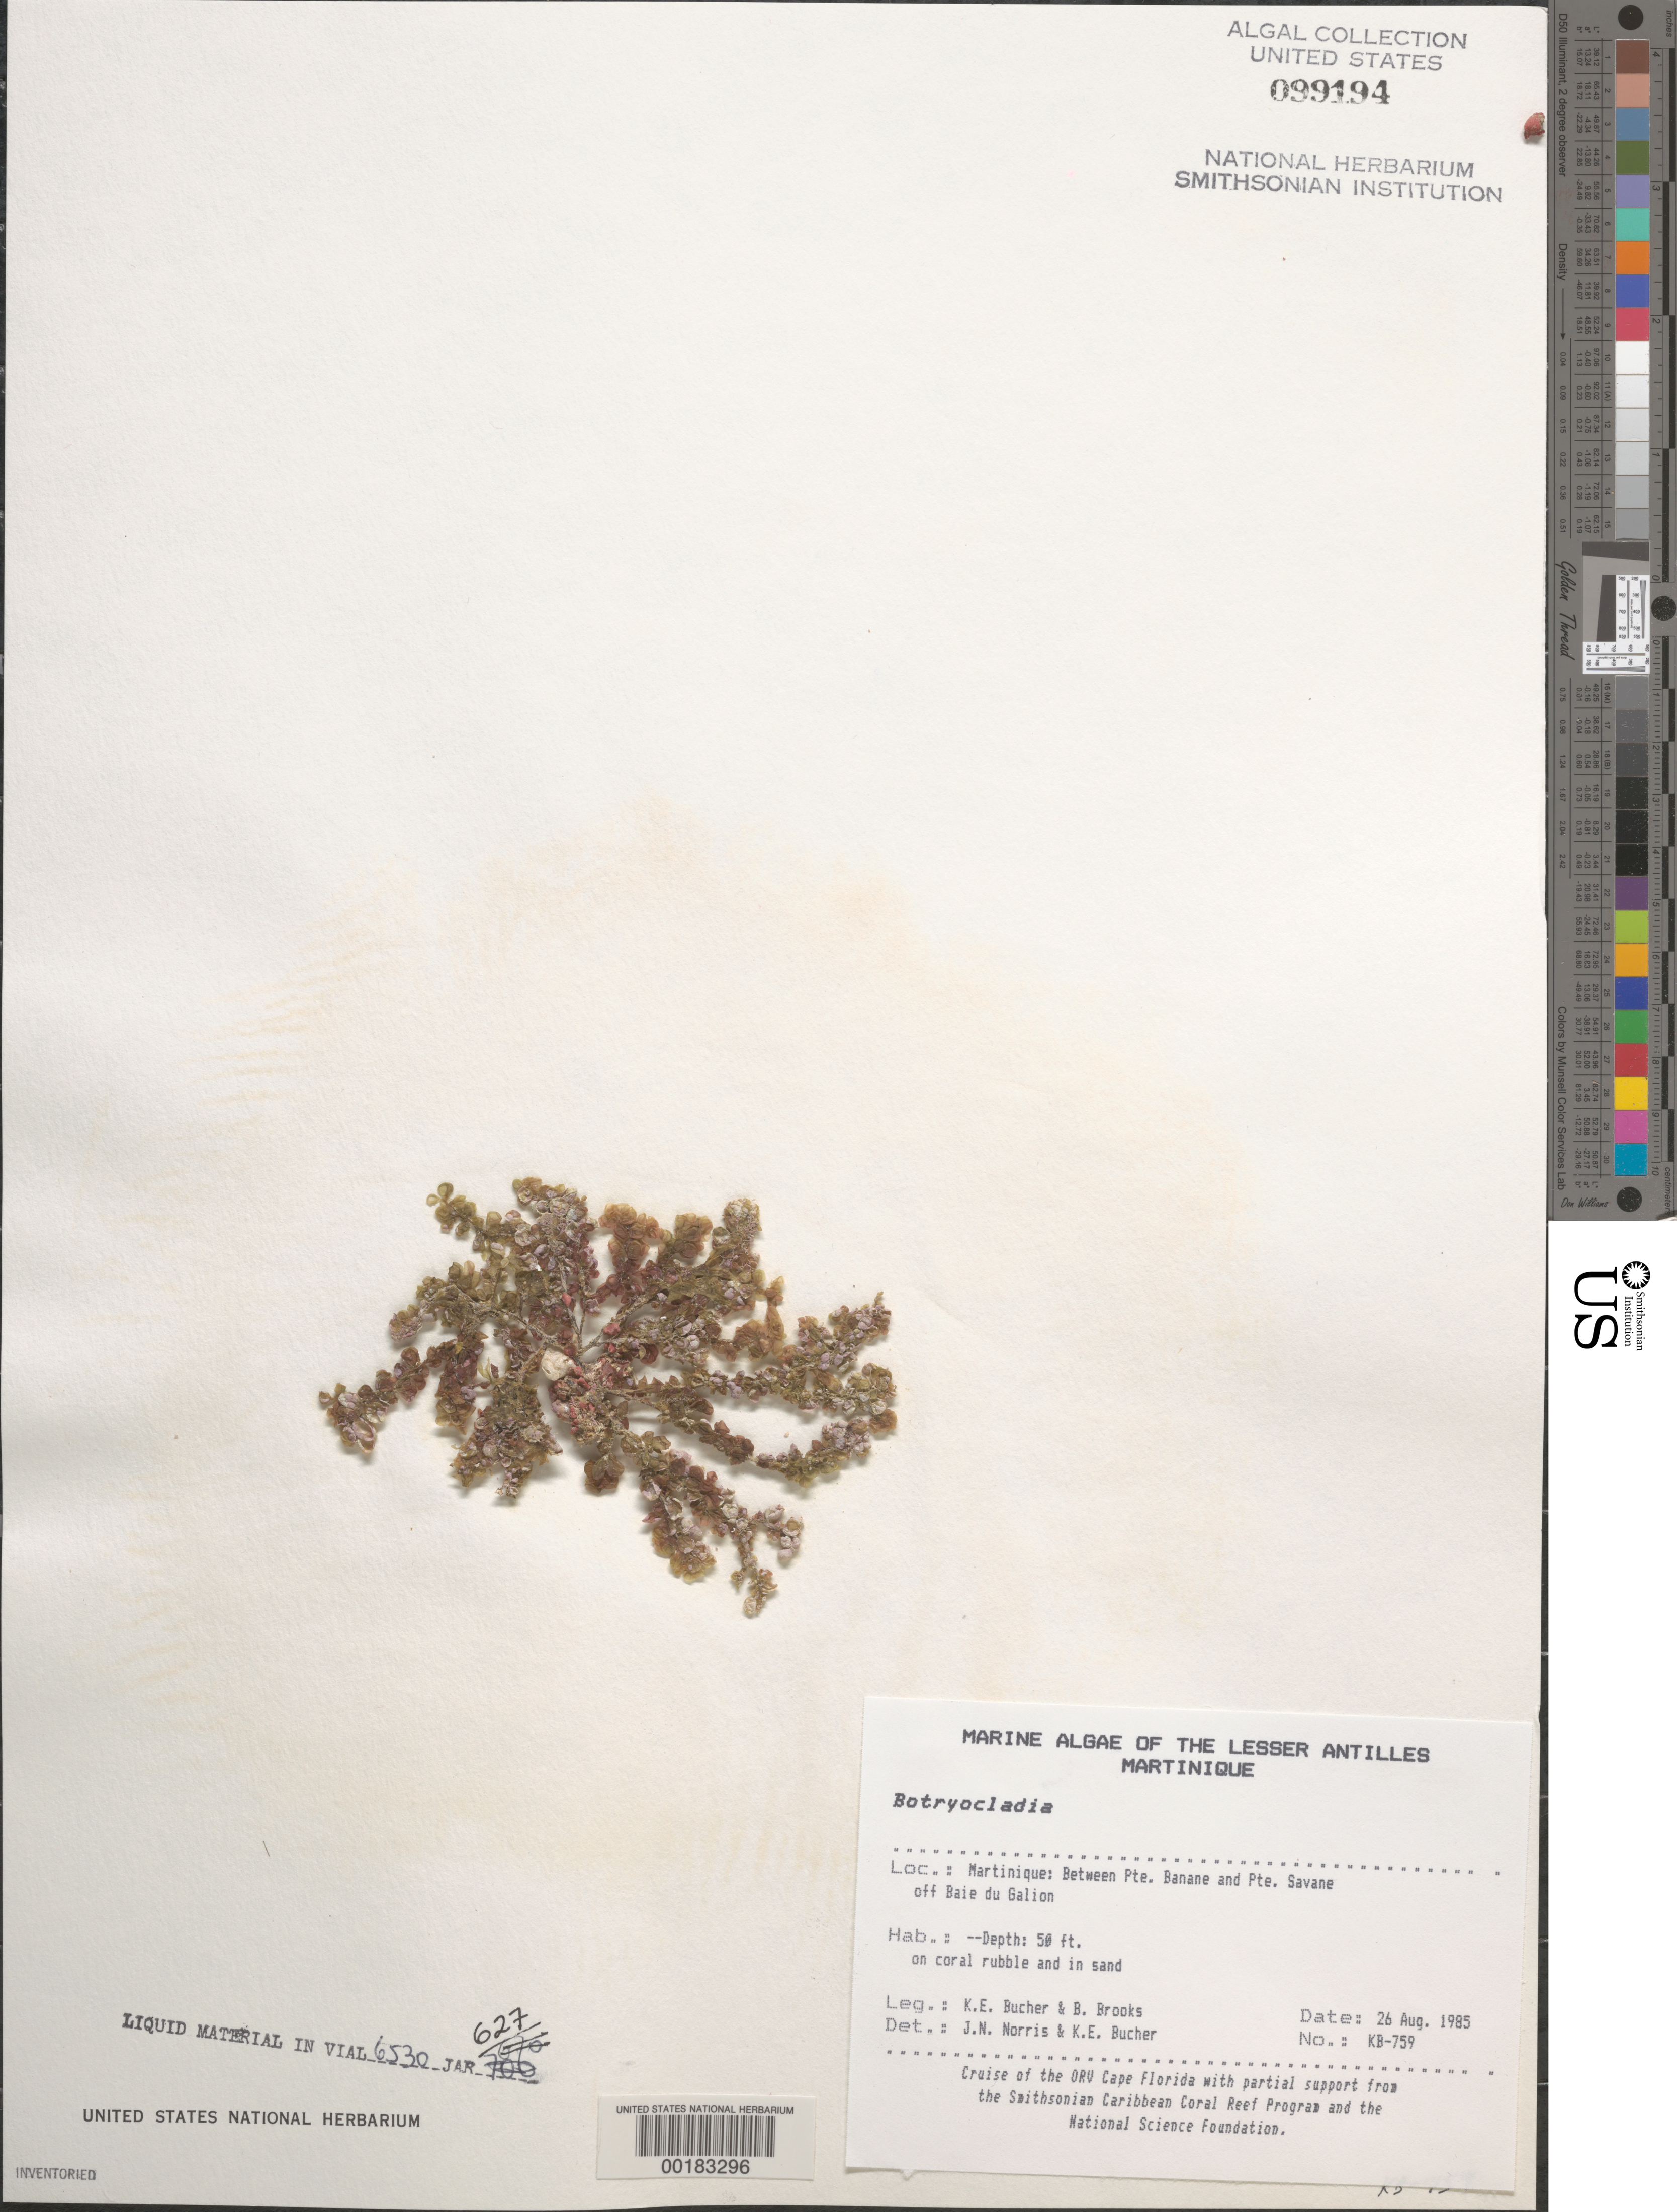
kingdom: Plantae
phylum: Rhodophyta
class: Florideophyceae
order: Rhodymeniales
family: Rhodymeniaceae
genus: Botryocladia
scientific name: Botryocladia sp.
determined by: Norris, J. N.; Bucher, K. E.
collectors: K. E. Bucher & B. Brooks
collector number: Kb-759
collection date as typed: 26 Aug 1985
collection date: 1985-08-26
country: Martinique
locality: Between Pointe Banane and Pointe Savane, off Baie du Galion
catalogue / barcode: US 99194